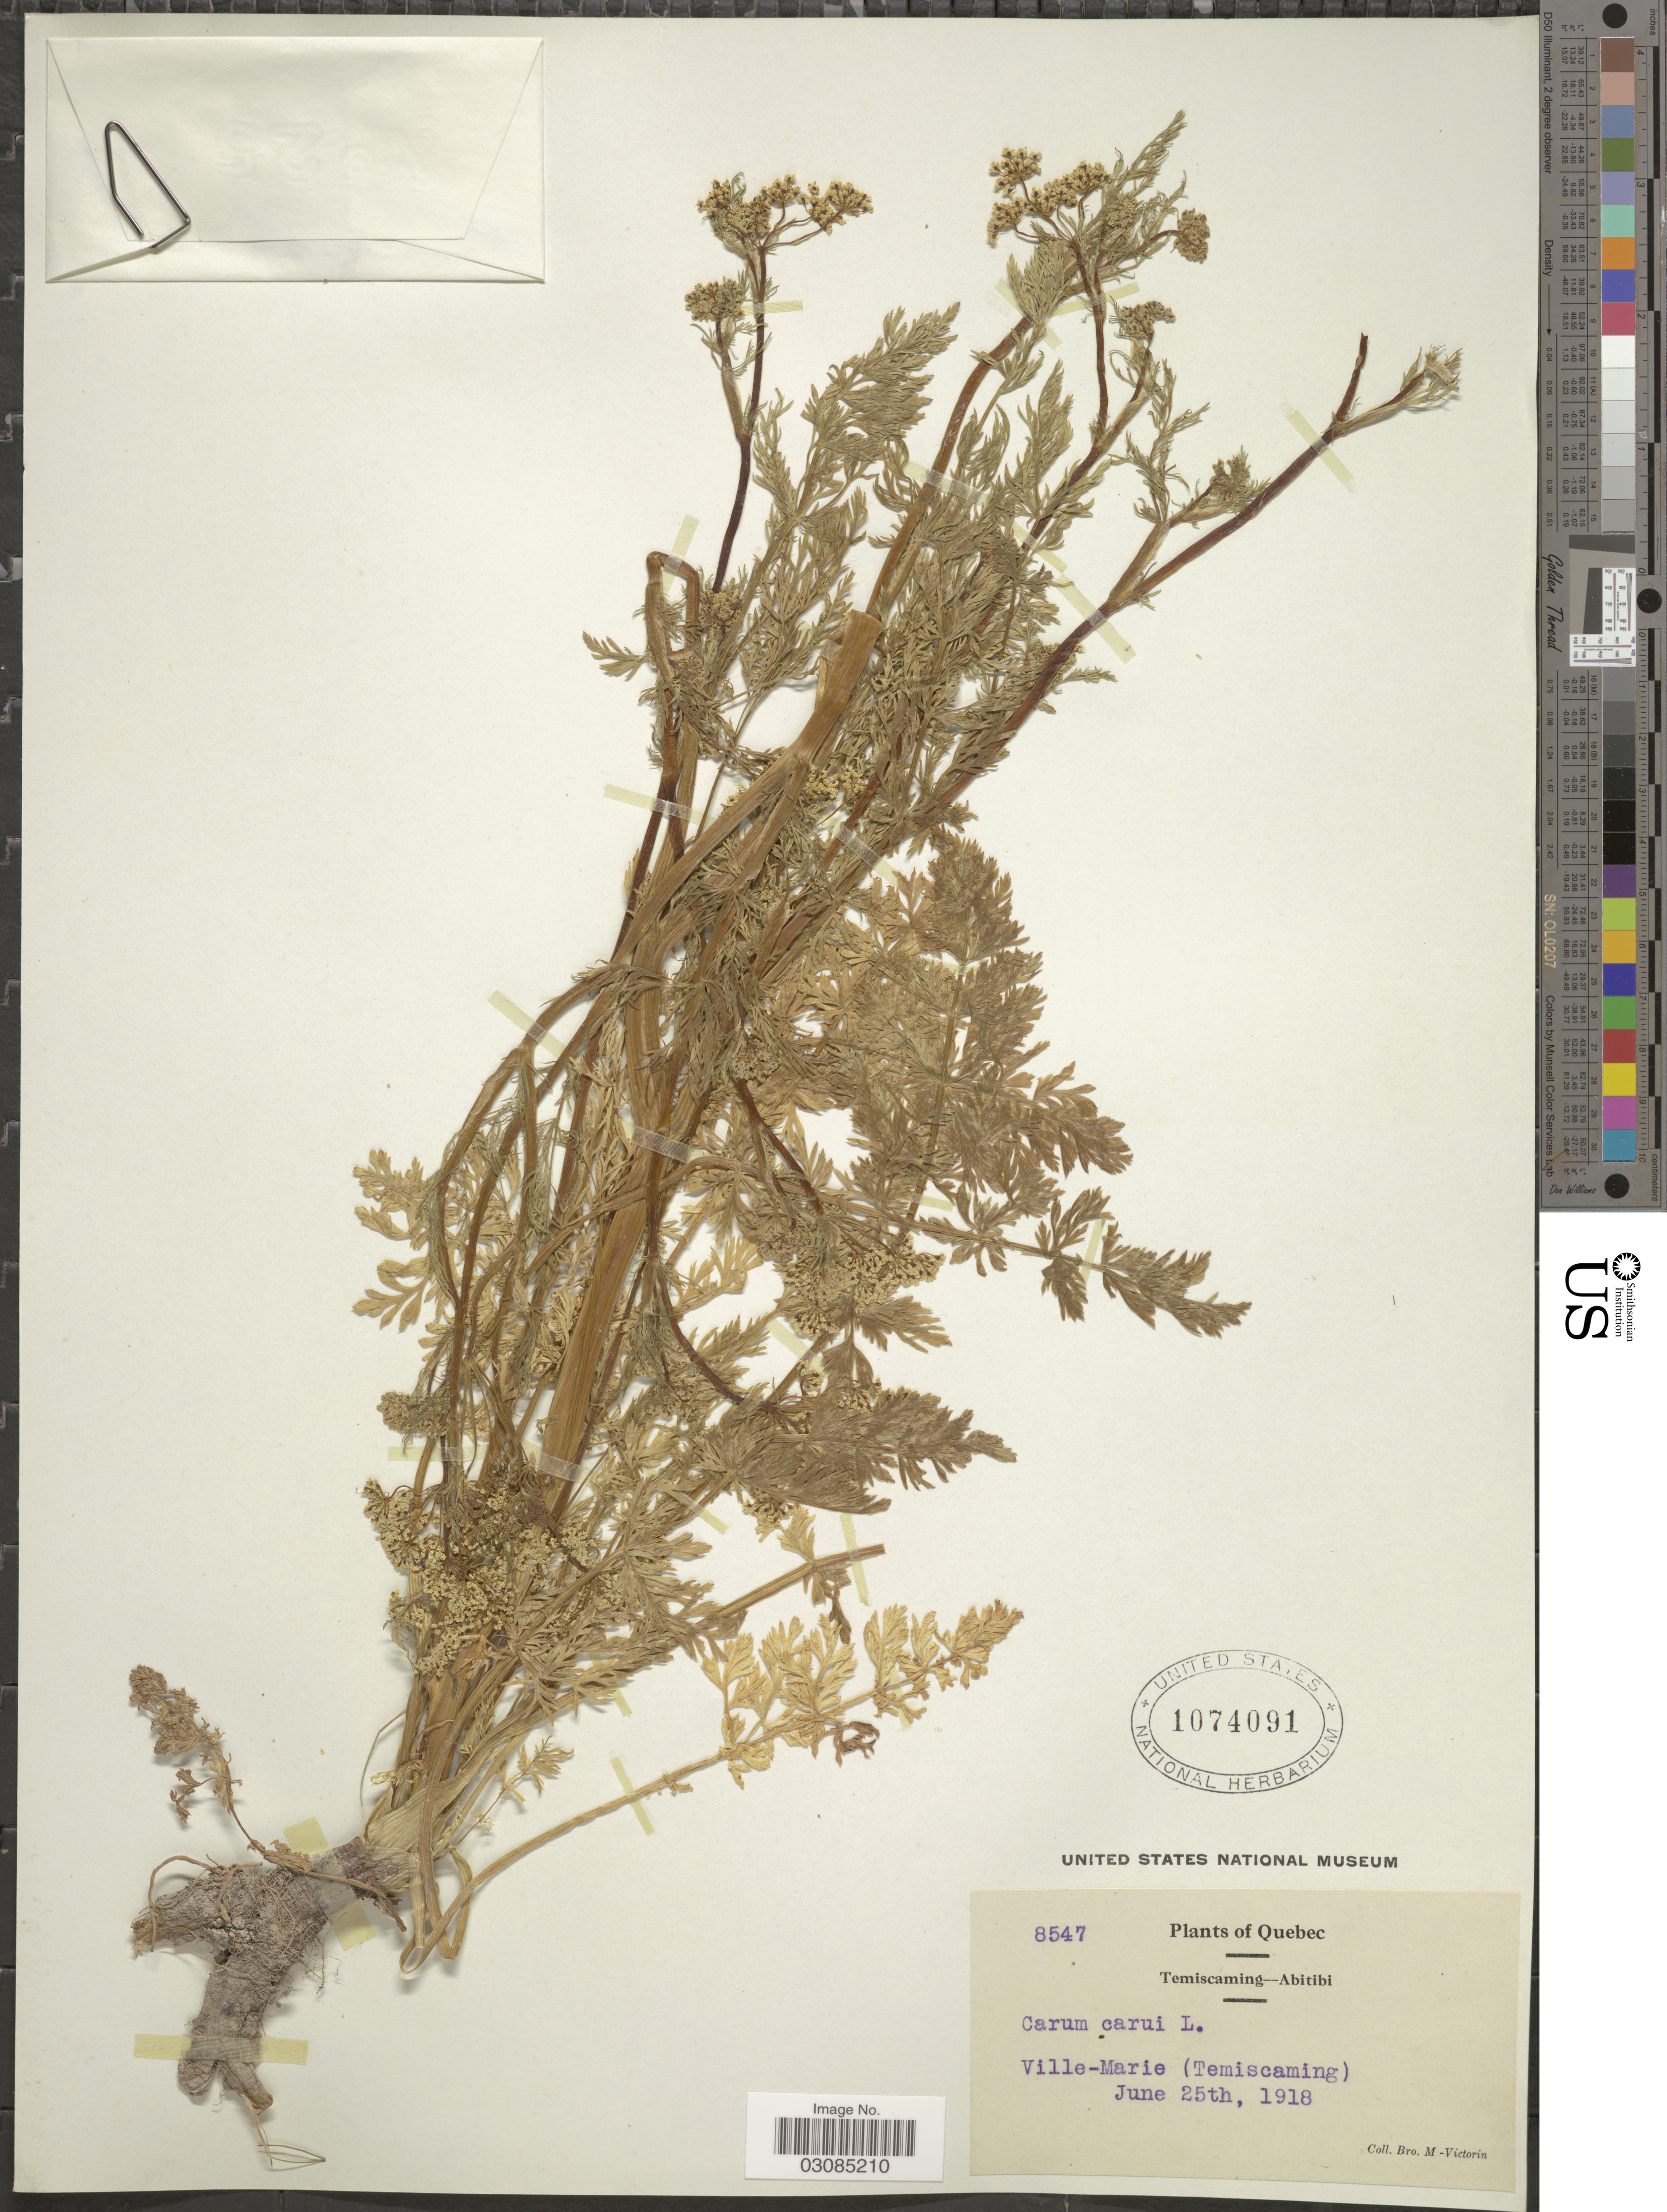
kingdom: Plantae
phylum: Tracheophyta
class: Magnoliopsida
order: Apiales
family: Apiaceae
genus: Carum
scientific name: Carum carvi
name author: L.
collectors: Fr. Marie-Victorin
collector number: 8547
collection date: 1918-06-25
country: Canada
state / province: Quebec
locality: Temiscaming-Abitibi. Ville-Marie (Temiscaming).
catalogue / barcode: US 1074091